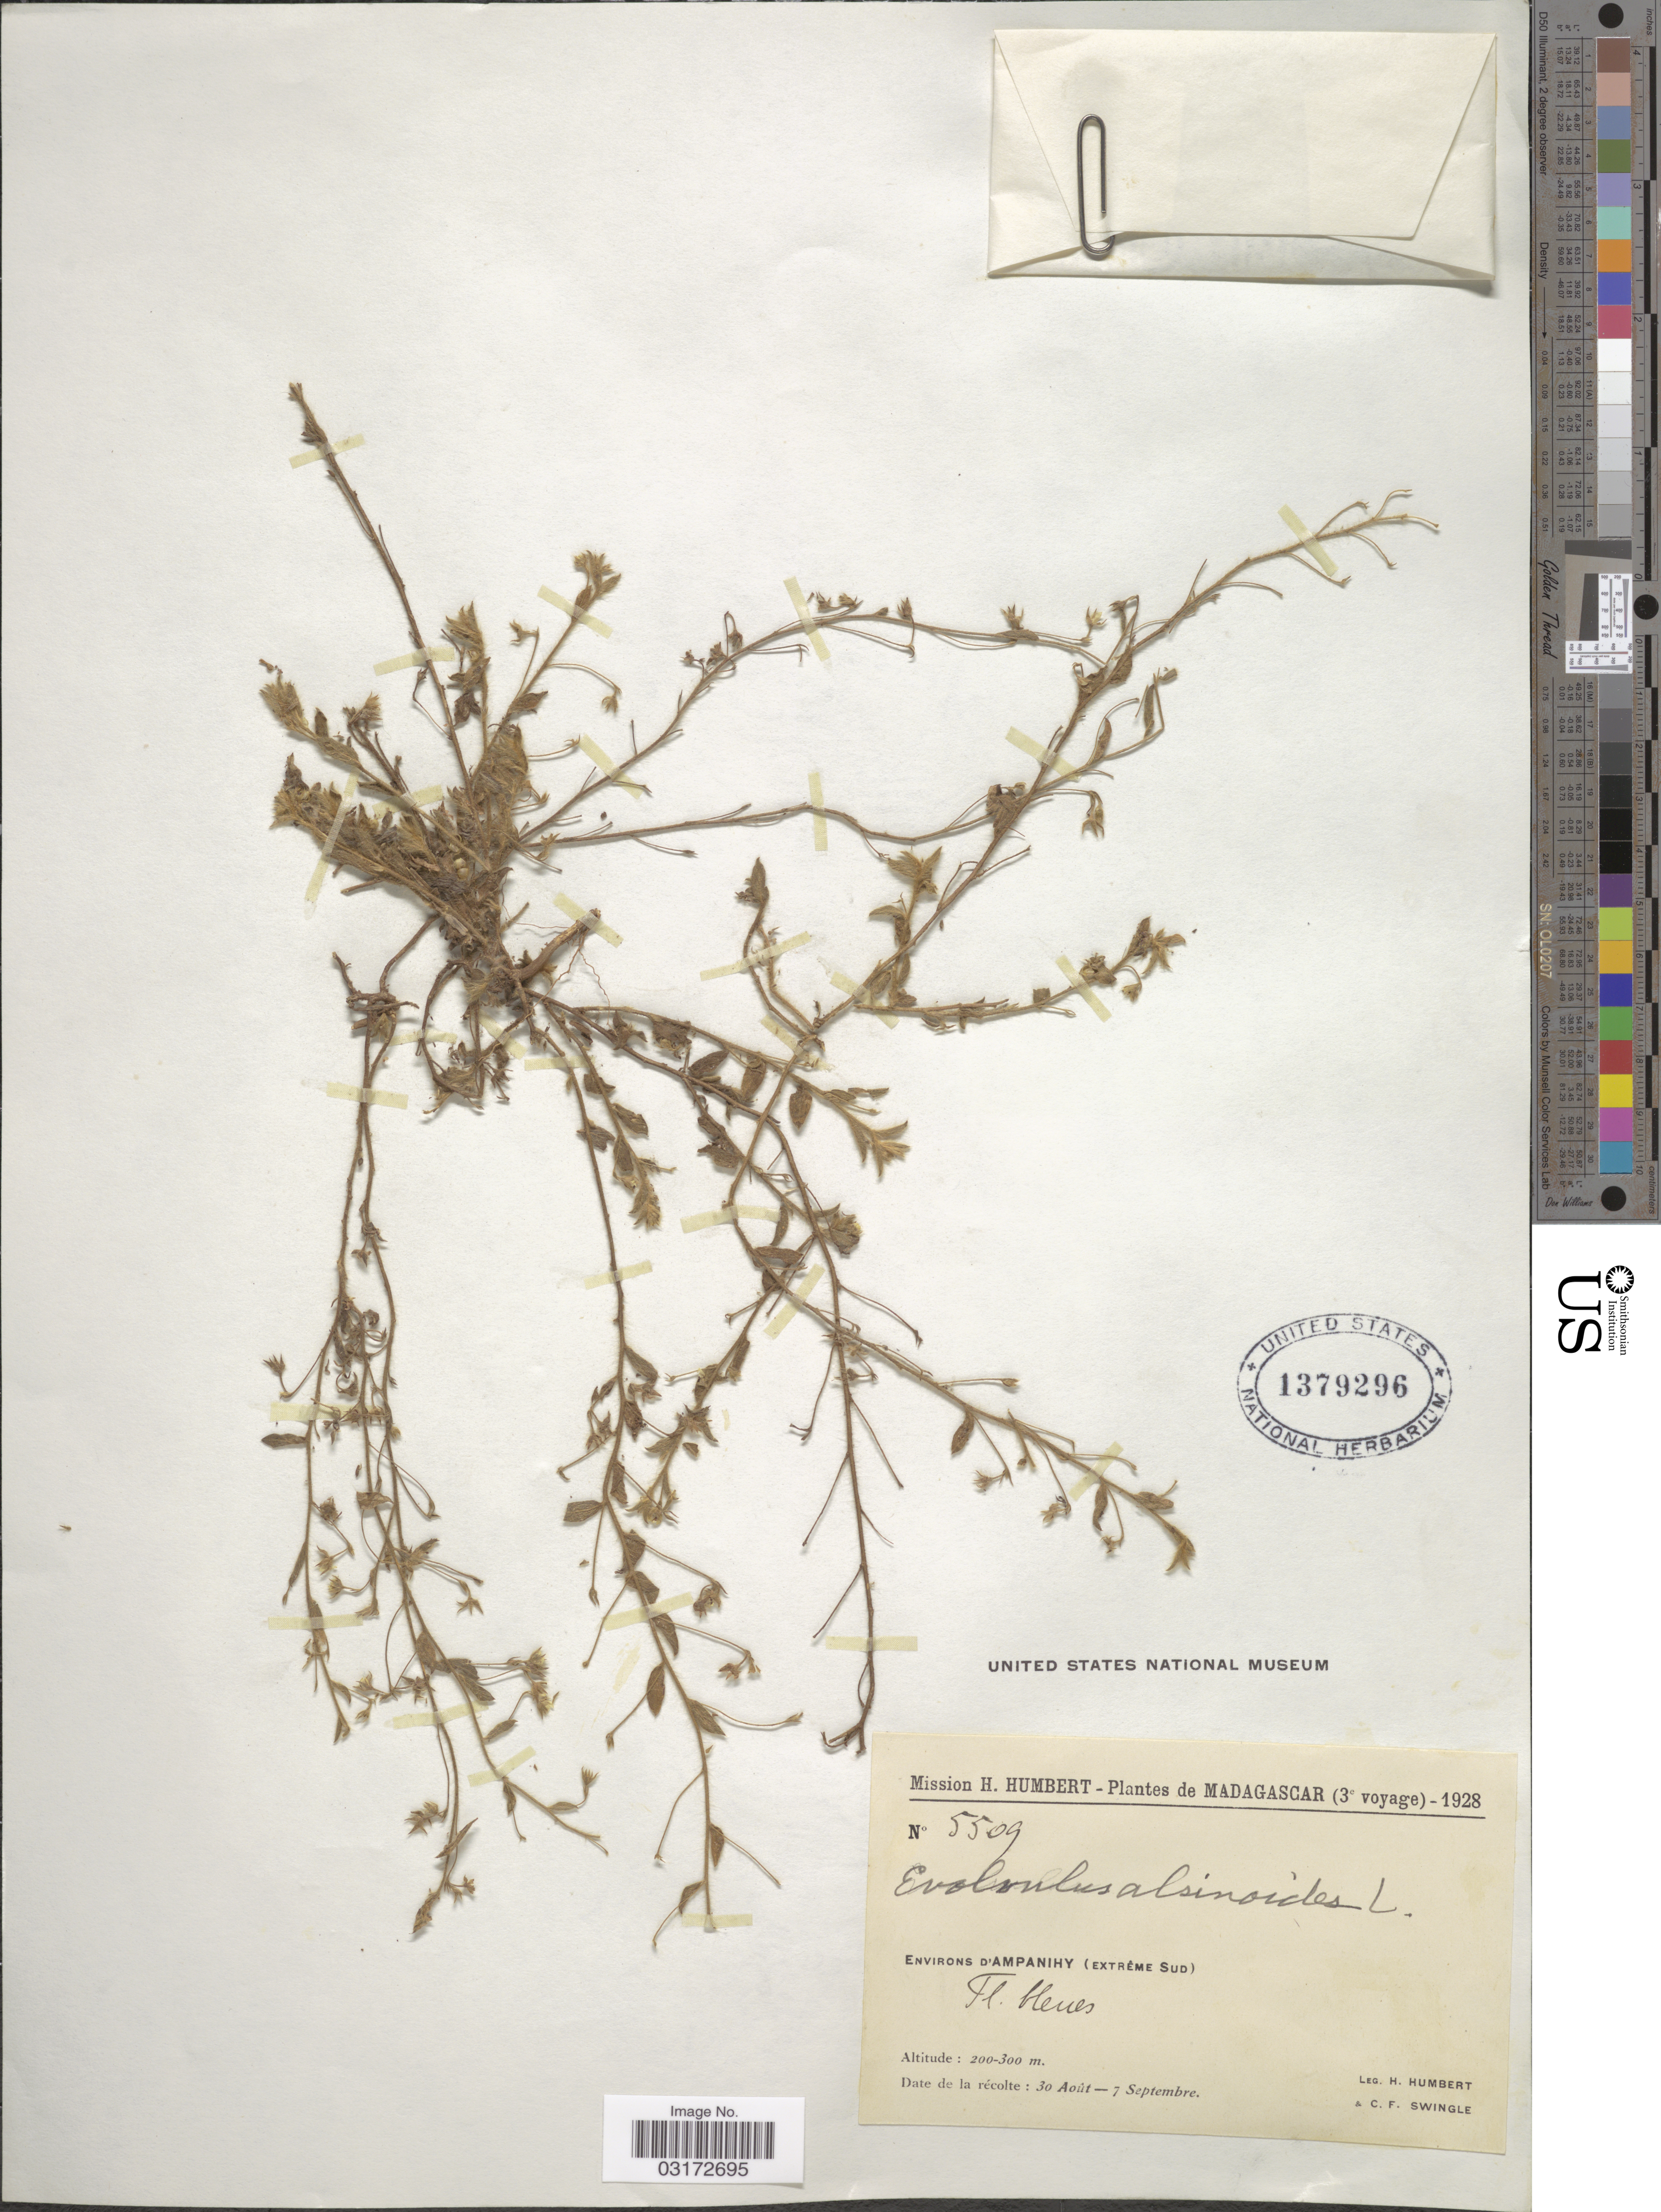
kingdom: Plantae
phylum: Tracheophyta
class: Magnoliopsida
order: Solanales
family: Convolvulaceae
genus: Evolvulus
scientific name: Evolvulus alsinoides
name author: (L.) L.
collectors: H. Humbert & C. Swingle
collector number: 5509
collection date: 1928-08-30/1928-09-07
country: Madagascar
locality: Environs d'Ampanihy (extréme Sud).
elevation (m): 200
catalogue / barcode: US 1379296